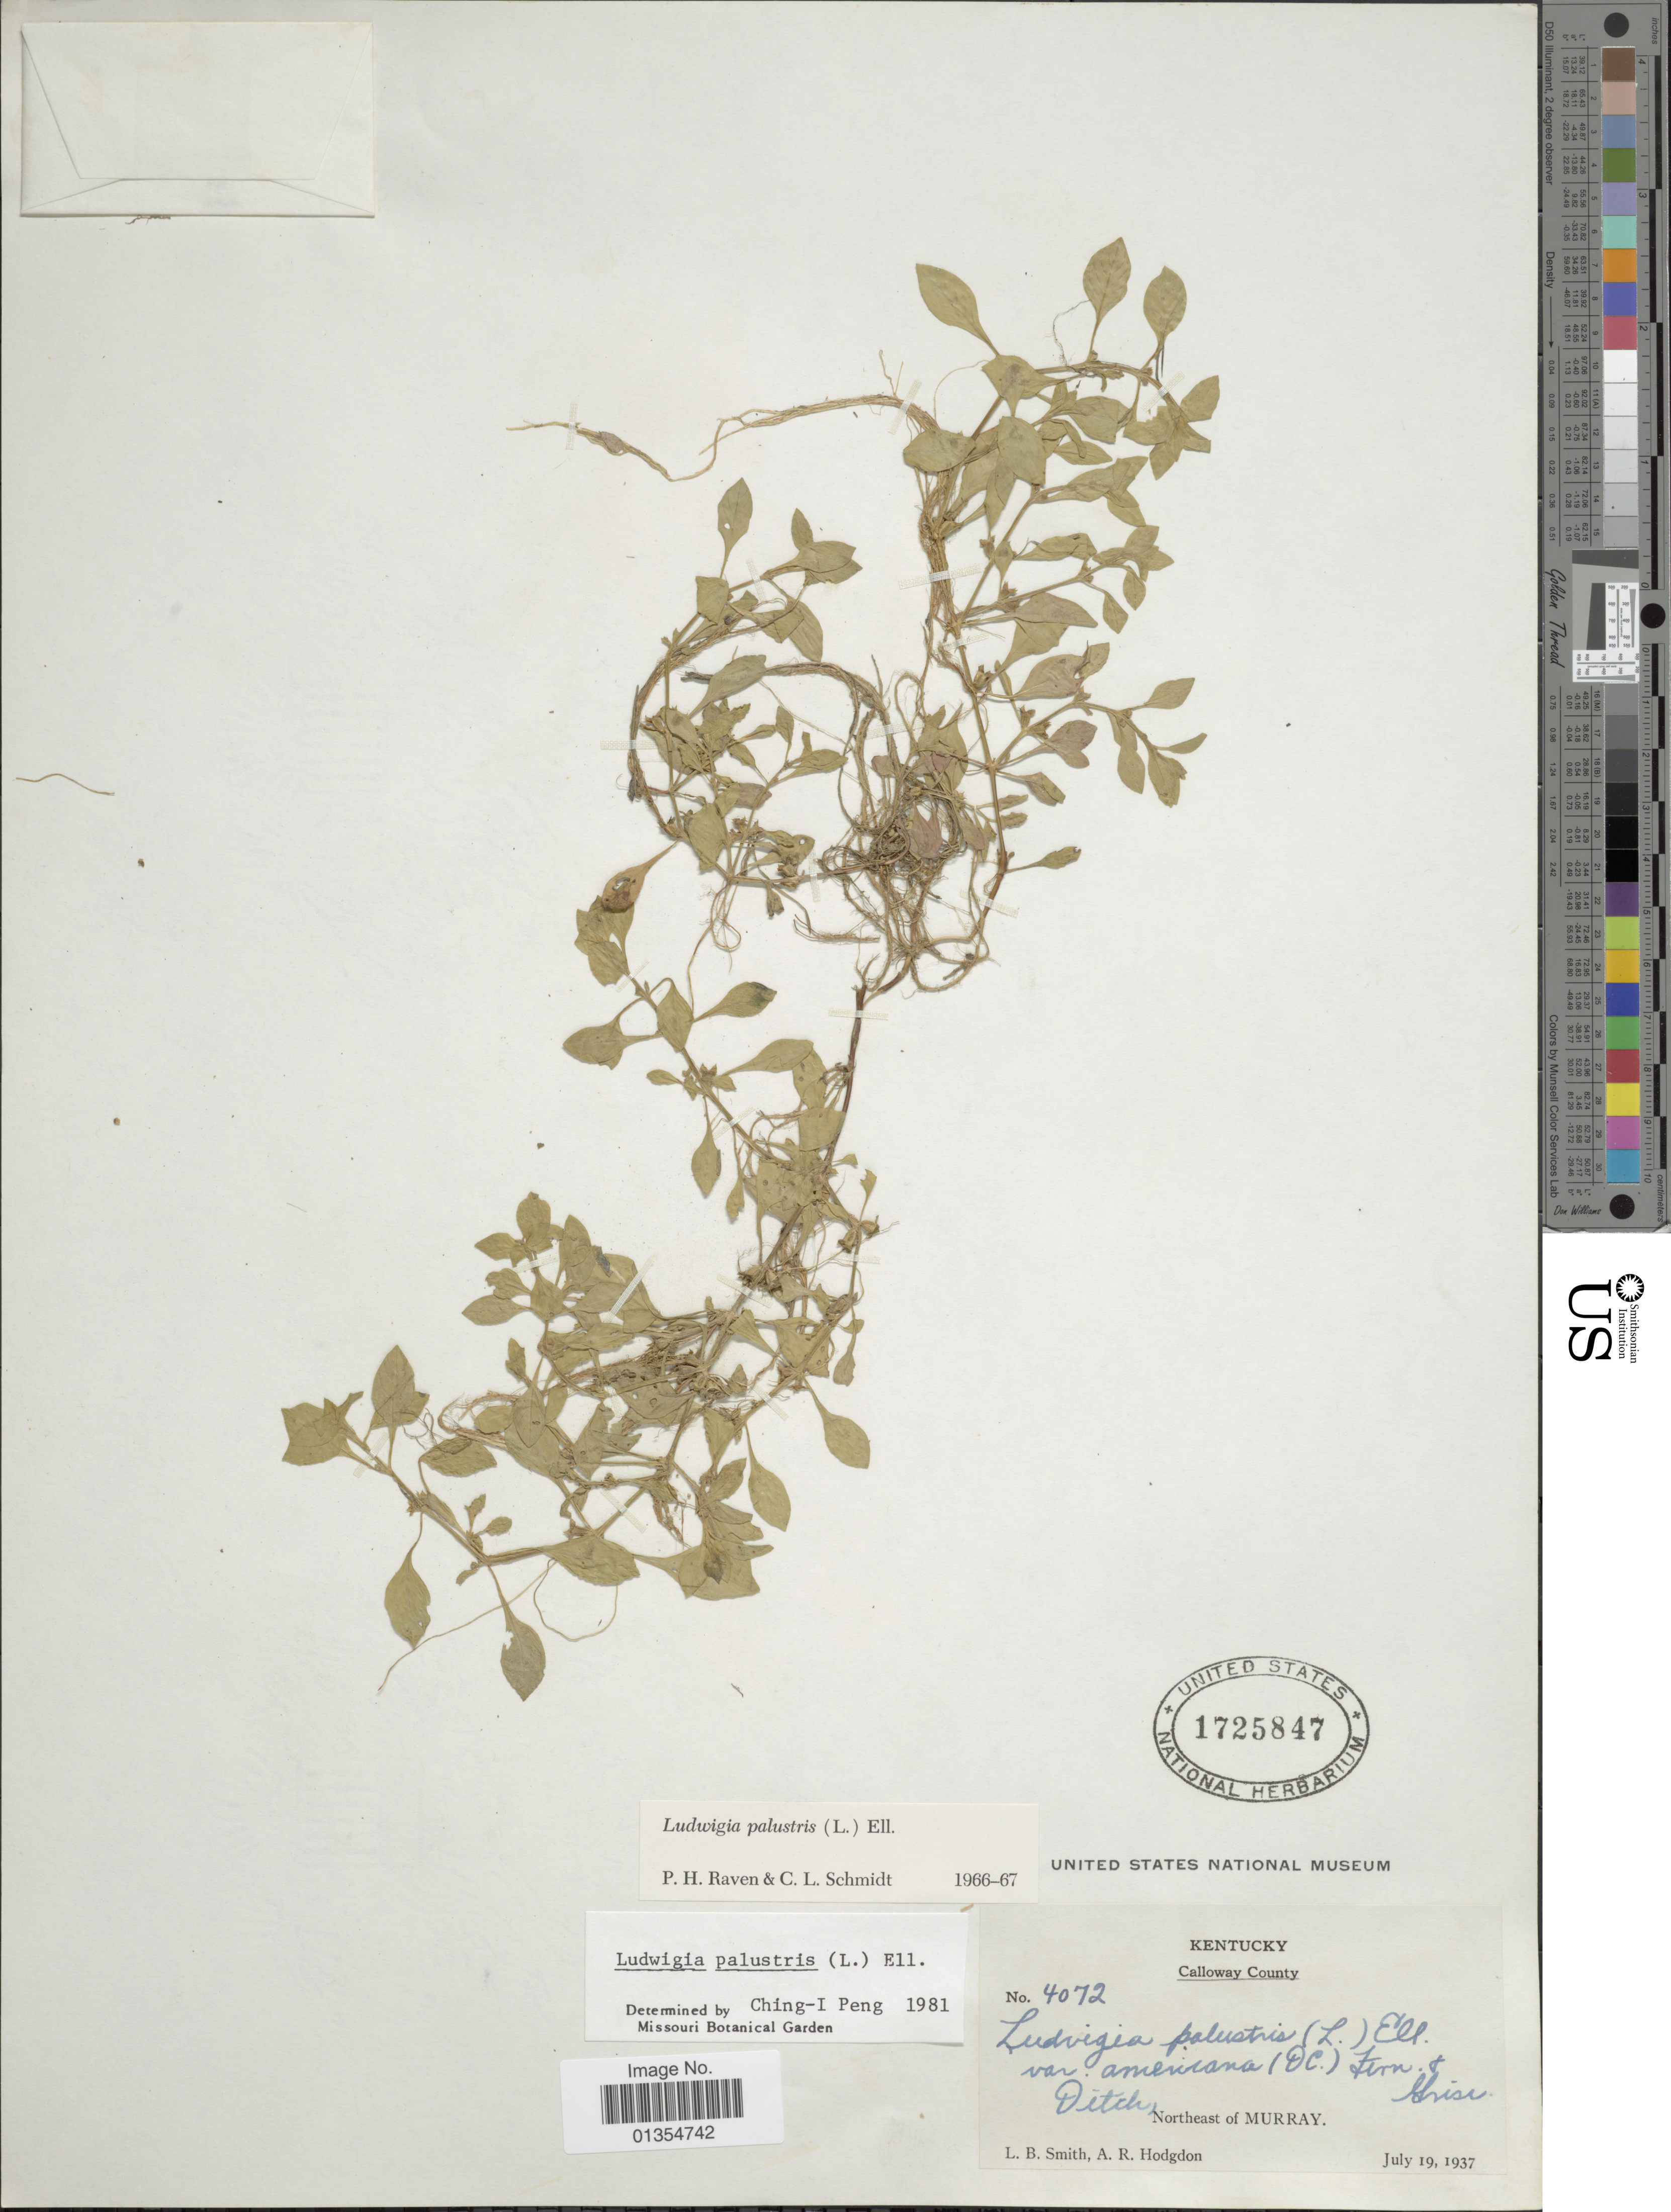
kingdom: Plantae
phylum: Tracheophyta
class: Magnoliopsida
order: Myrtales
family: Onagraceae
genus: Ludwigia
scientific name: Ludwigia palustris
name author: (L.) Elliott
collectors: L. Smith & A. Hodgon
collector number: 4072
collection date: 1937-07-19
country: United States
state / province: Kentucky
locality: Calloway County, northeast of Murray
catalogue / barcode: US 1725847